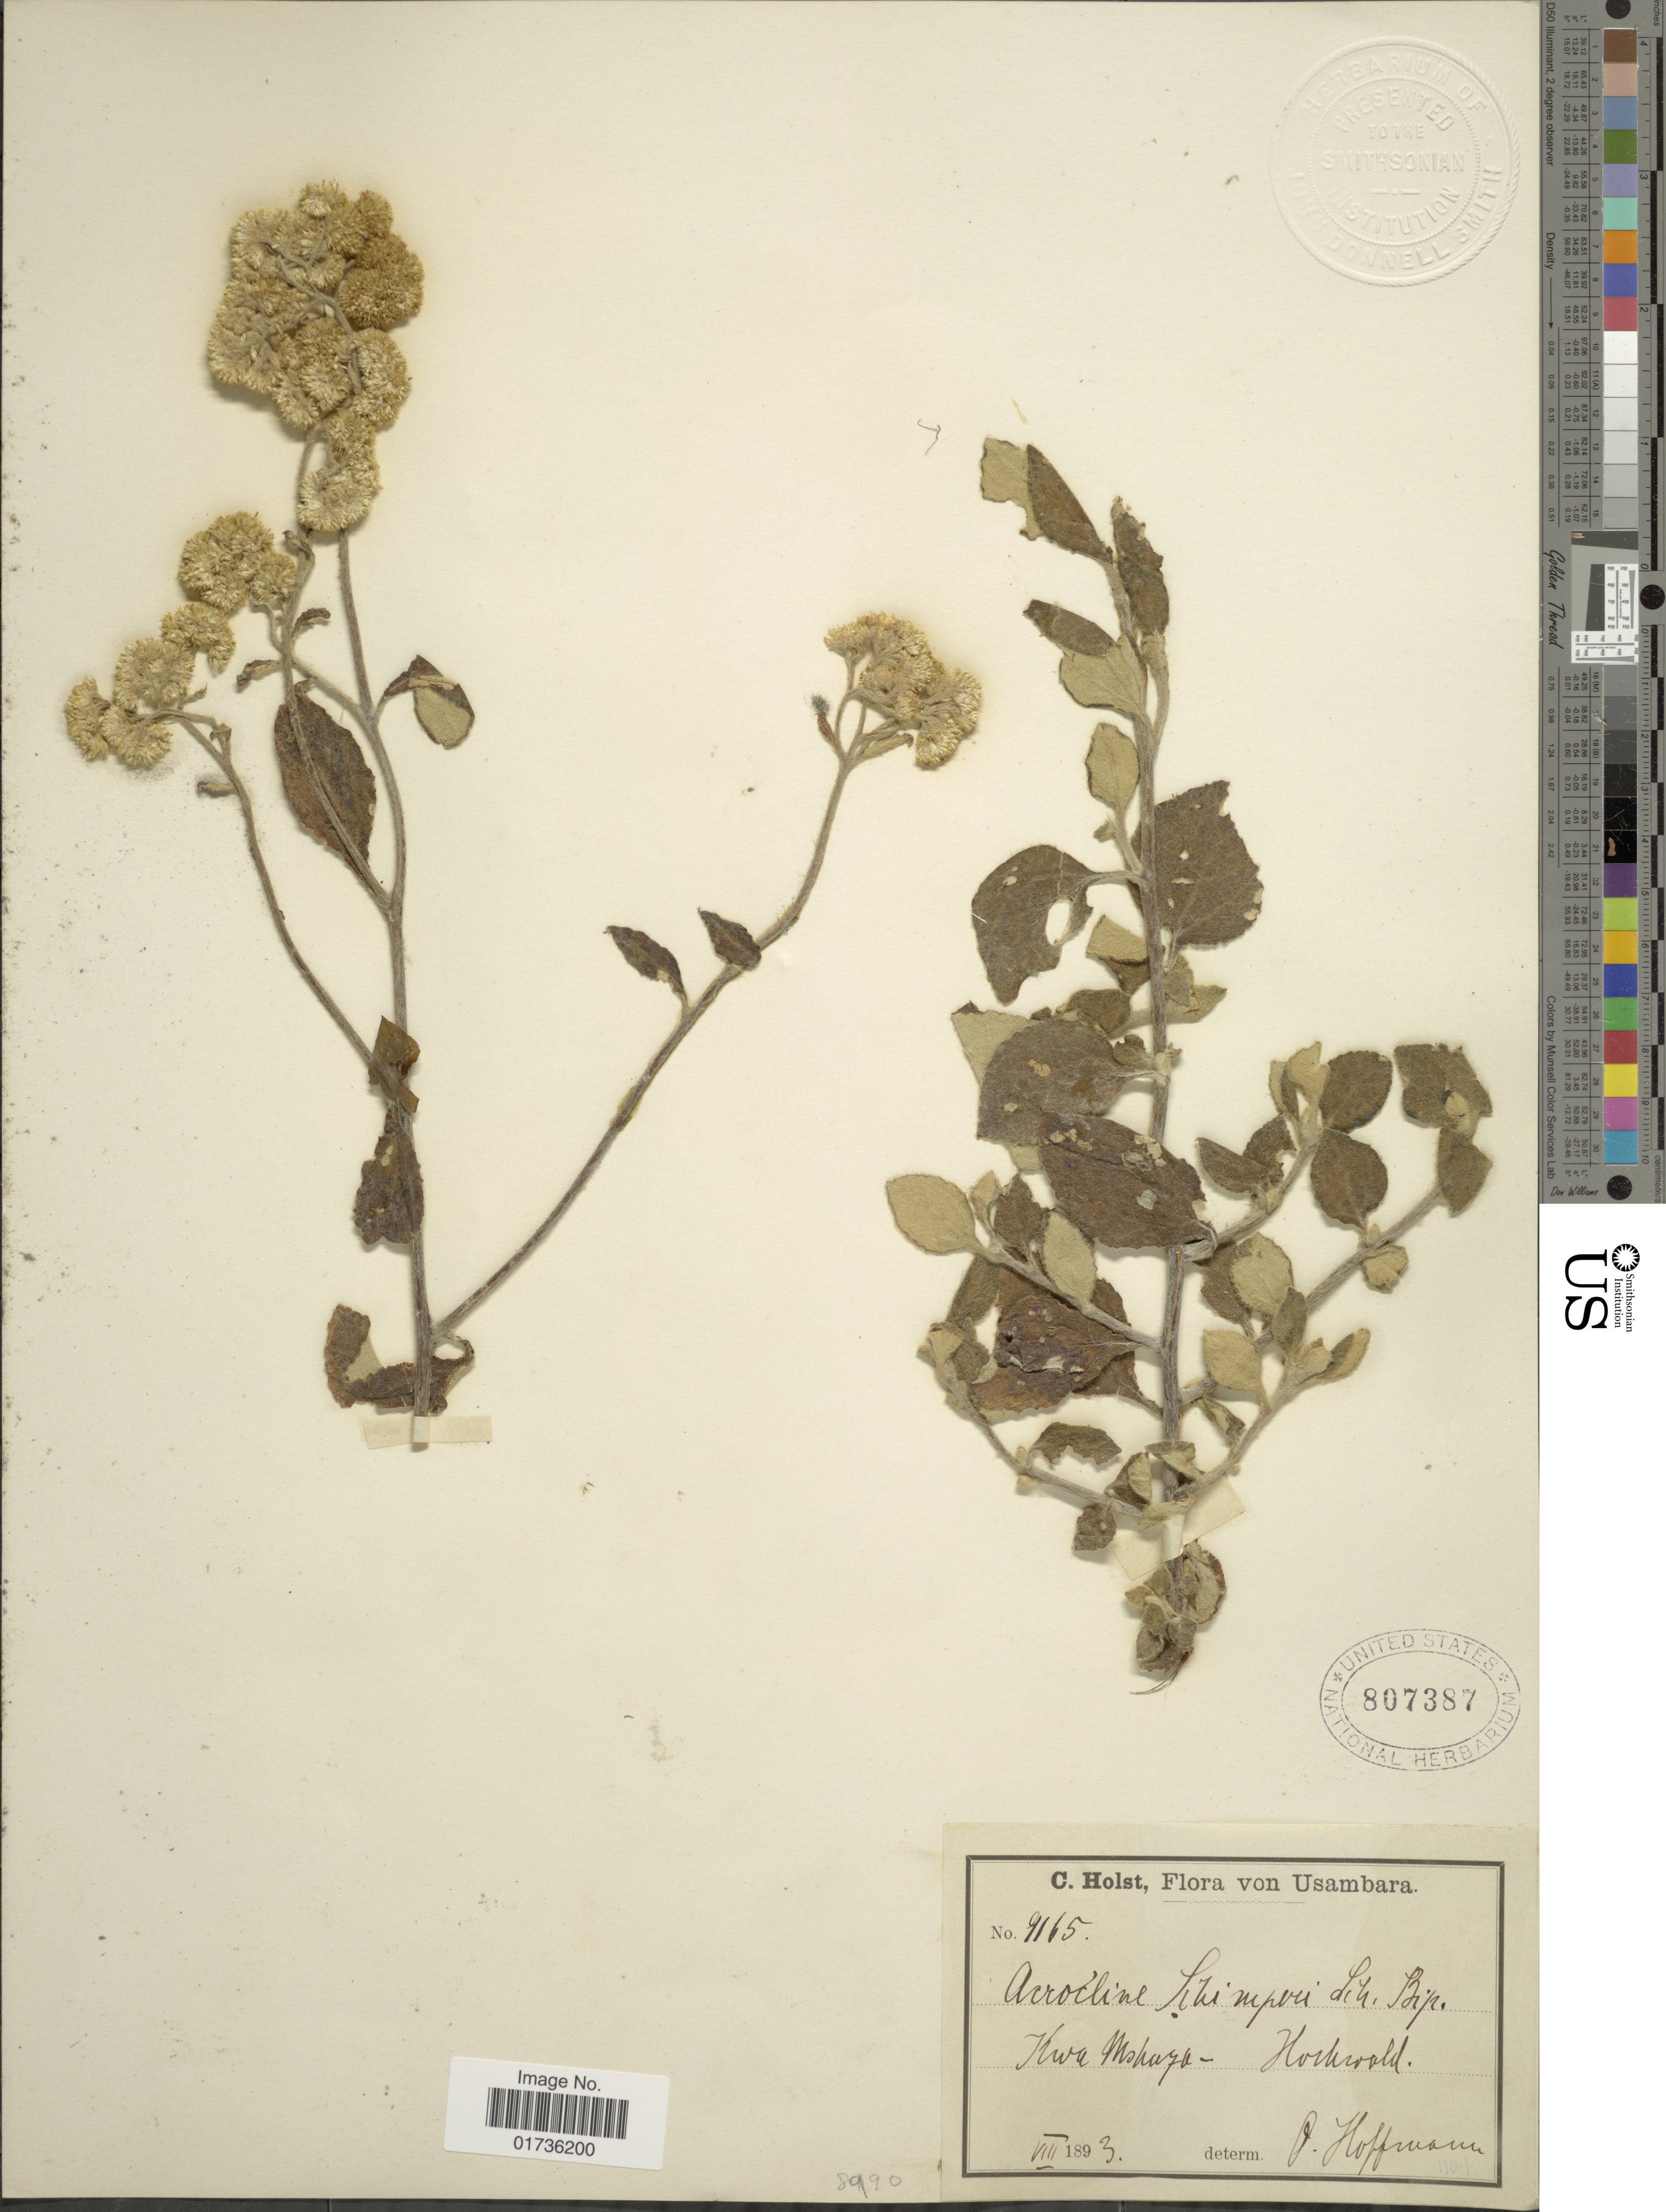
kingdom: Plantae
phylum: Tracheophyta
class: Magnoliopsida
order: Asterales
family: Asteraceae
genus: Achyrocline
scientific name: Achyrocline schimperi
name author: Sch. Bip. ex A. Rich.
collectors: C. H. Holst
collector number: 9165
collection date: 1893-08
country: Tanzania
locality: Usambara, Kwa [illegible text] - Hohnwald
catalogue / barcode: US 807387